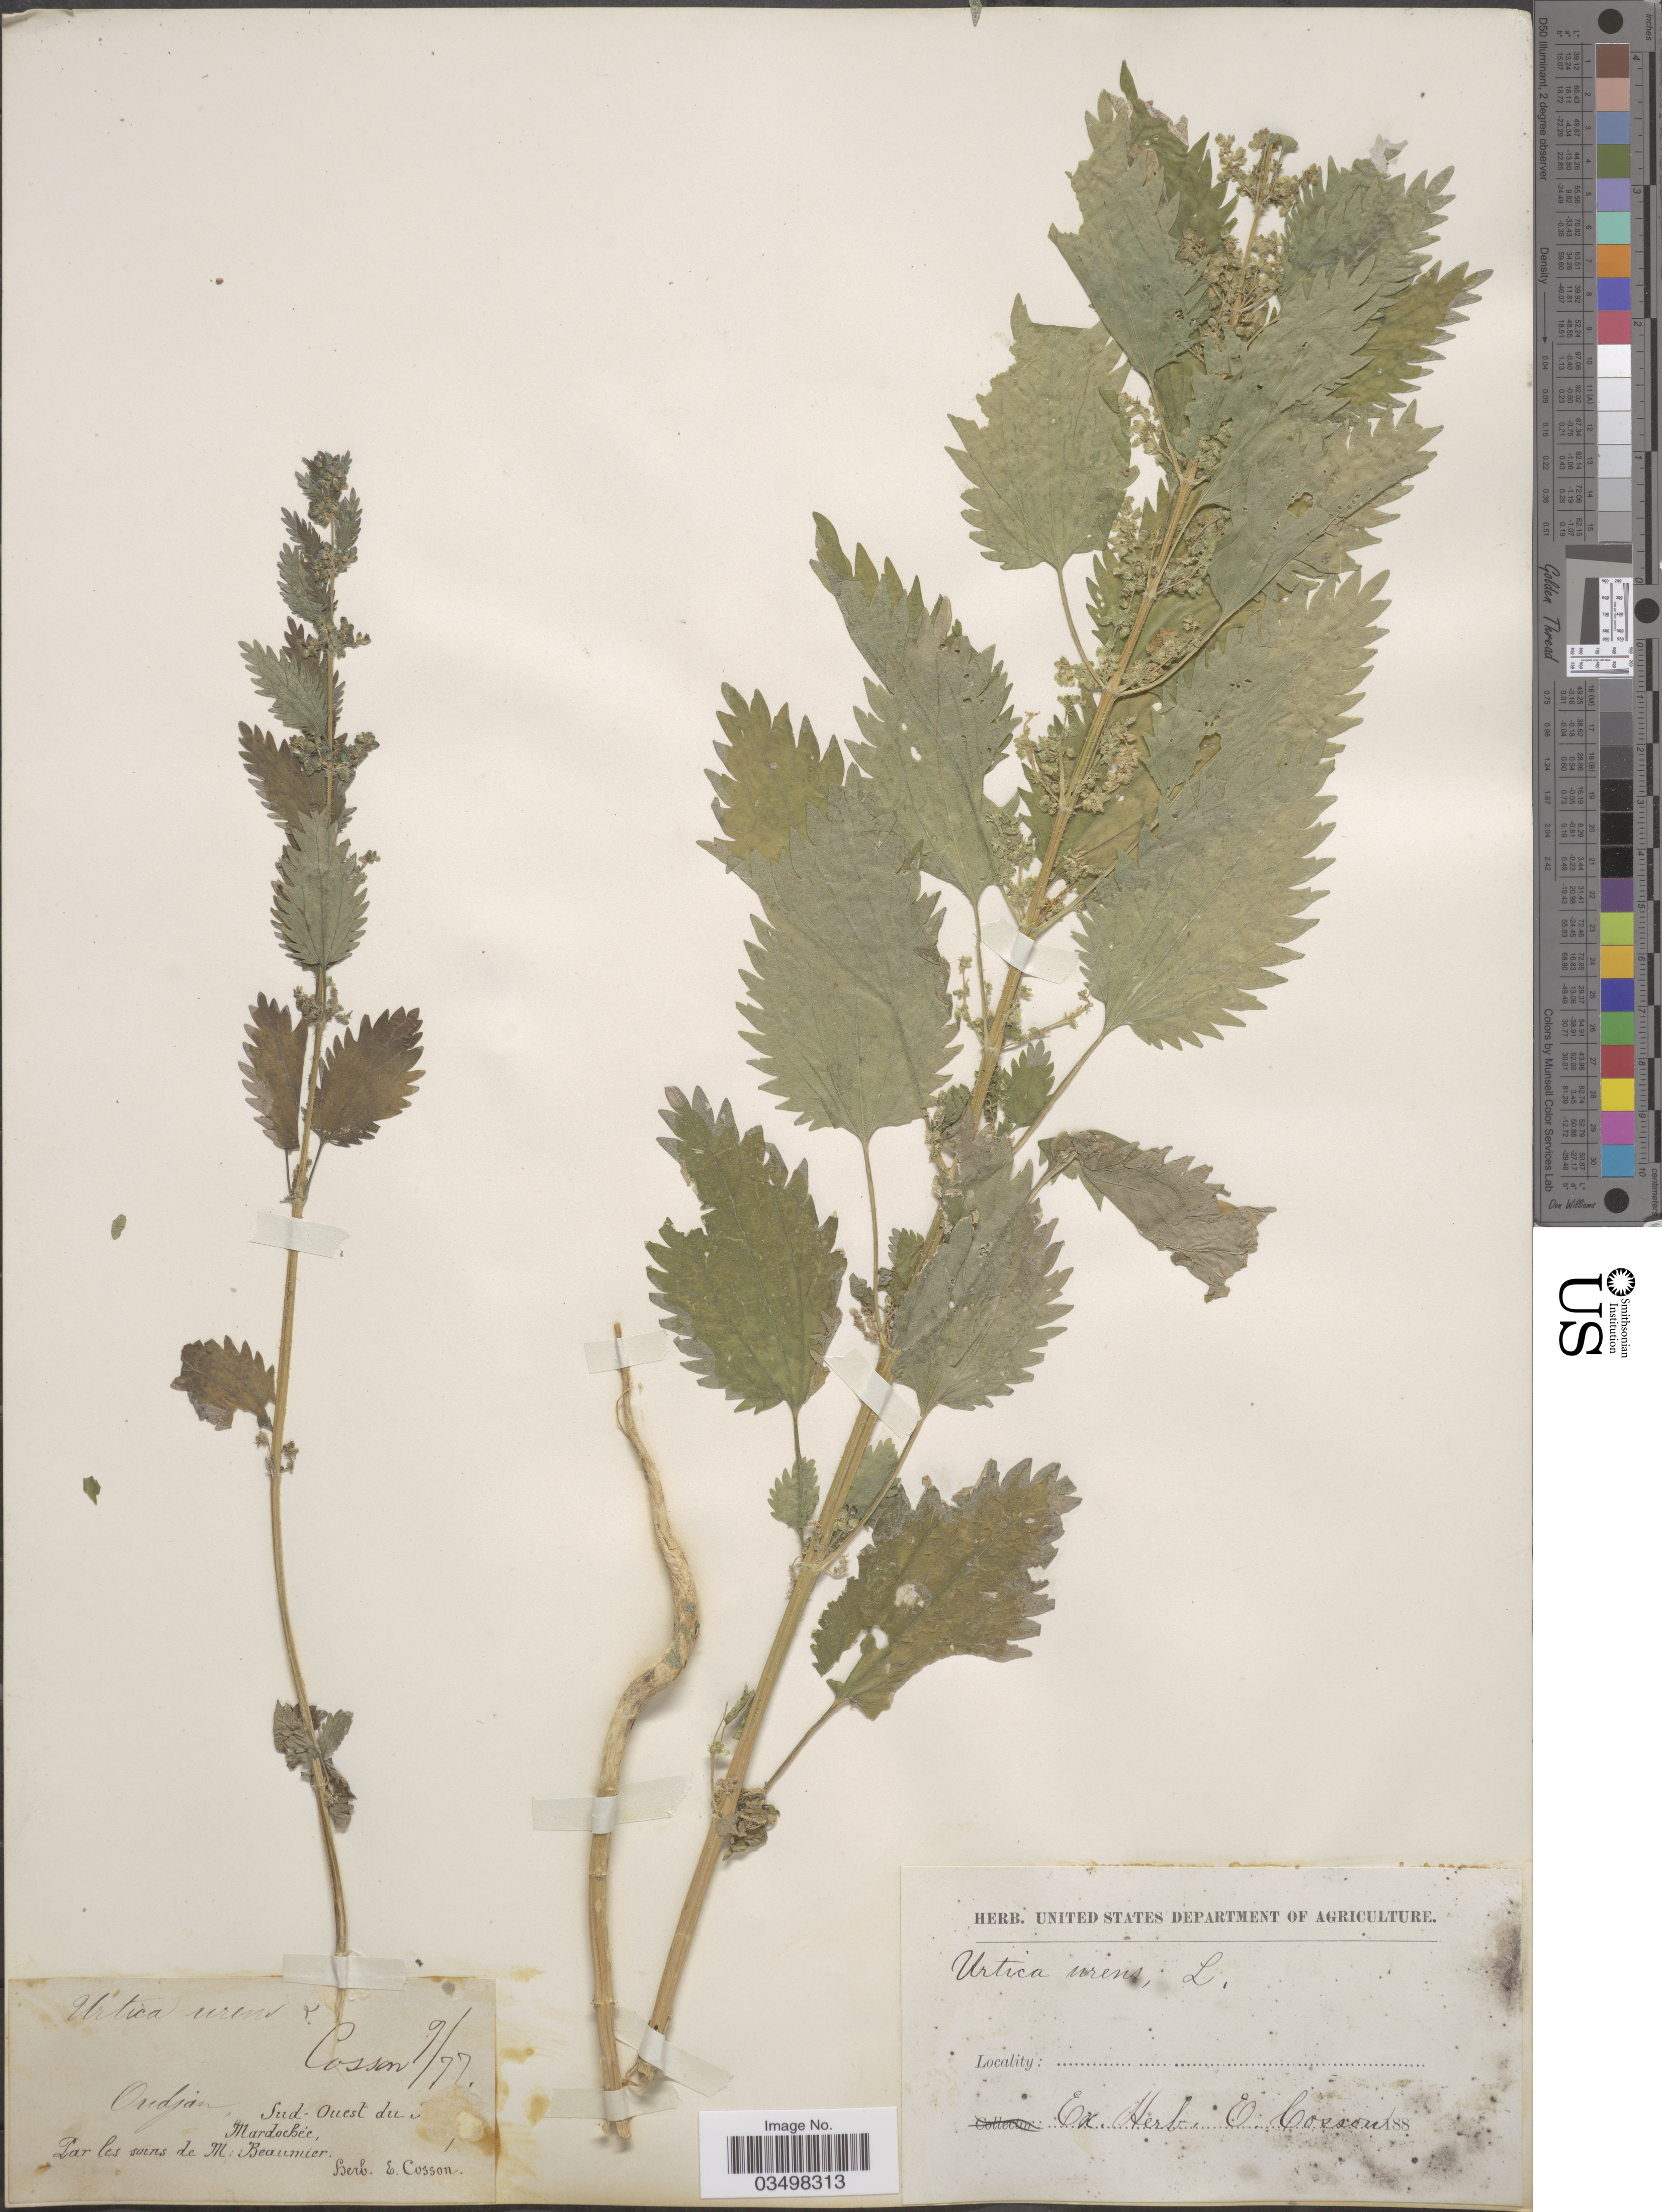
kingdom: Plantae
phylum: Tracheophyta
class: Magnoliopsida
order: Rosales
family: Urticaceae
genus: Urtica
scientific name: Urtica urens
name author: L.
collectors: E. Cosson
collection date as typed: Transcribed d/m/y: /9/77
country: Morocco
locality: Oudjan, Sud Ouest du Mardochée, Par les soins de M. Beaumier.